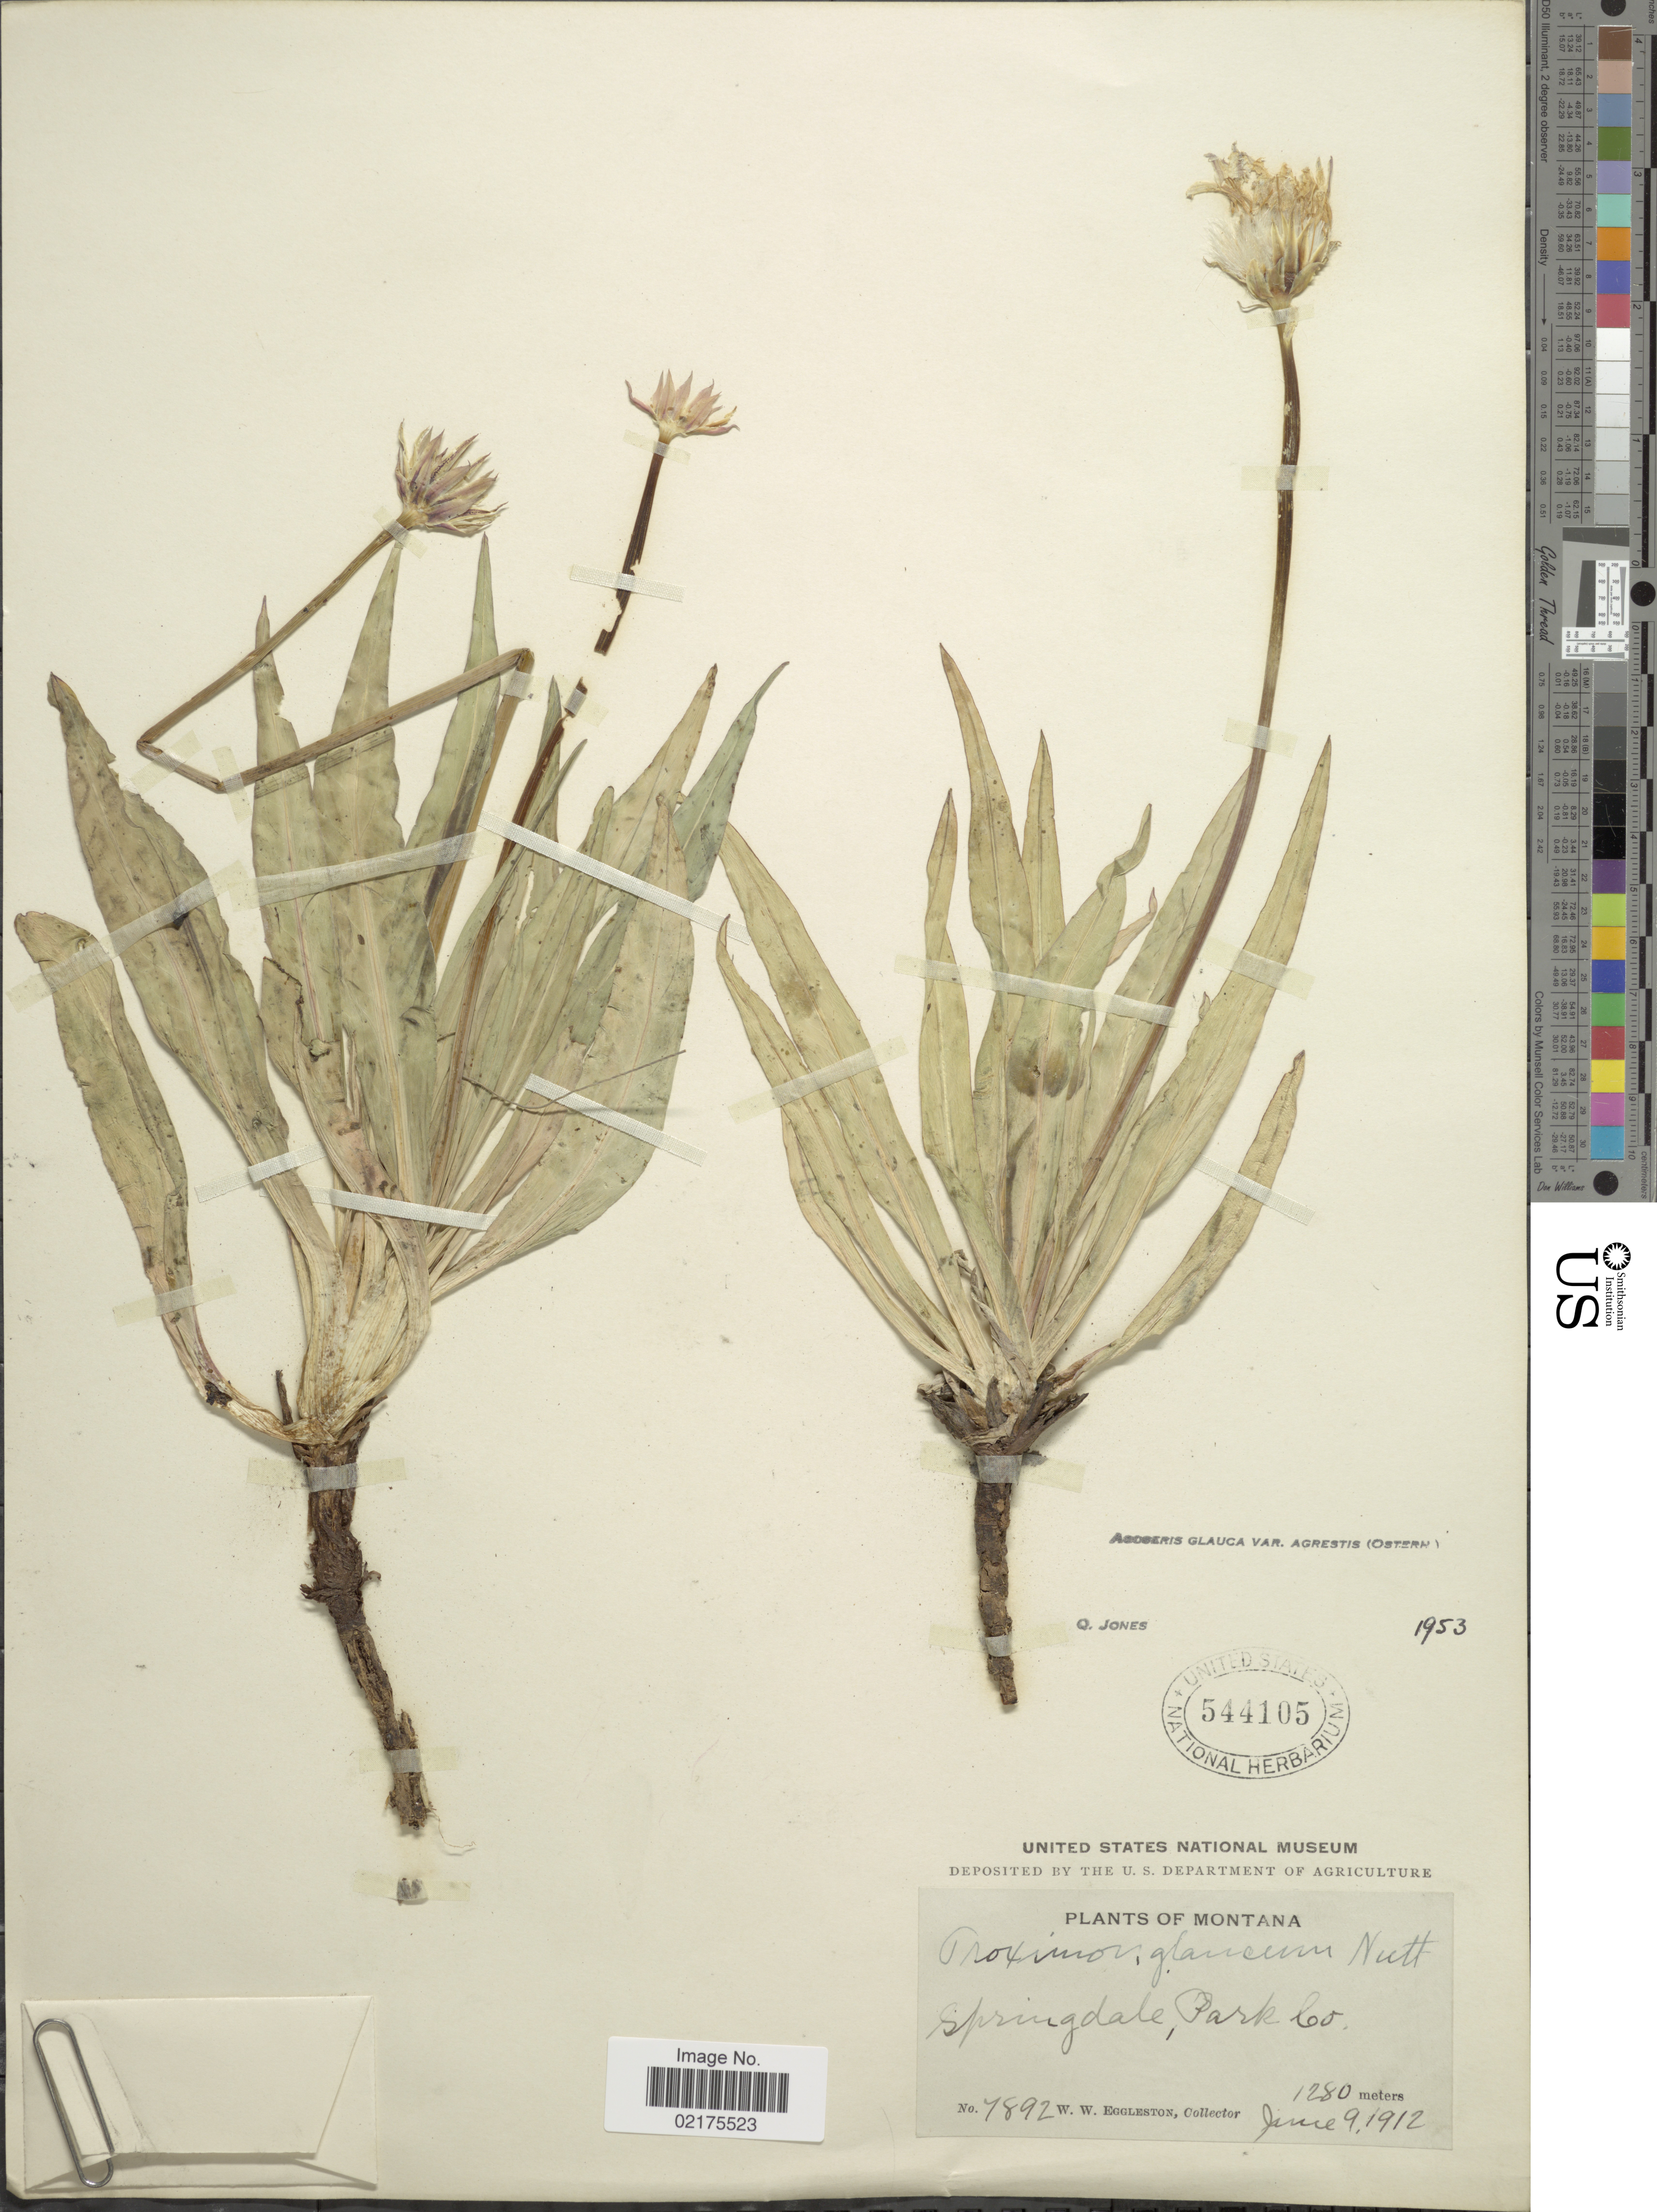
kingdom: Plantae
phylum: Tracheophyta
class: Magnoliopsida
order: Asterales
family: Asteraceae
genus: Agoseris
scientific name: Agoseris glauca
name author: (Pursh) Raf.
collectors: W. W. Eggleston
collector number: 7892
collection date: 1912-06-09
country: United States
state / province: Montana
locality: Springdale, Park Co.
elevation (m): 1280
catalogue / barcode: US 544105